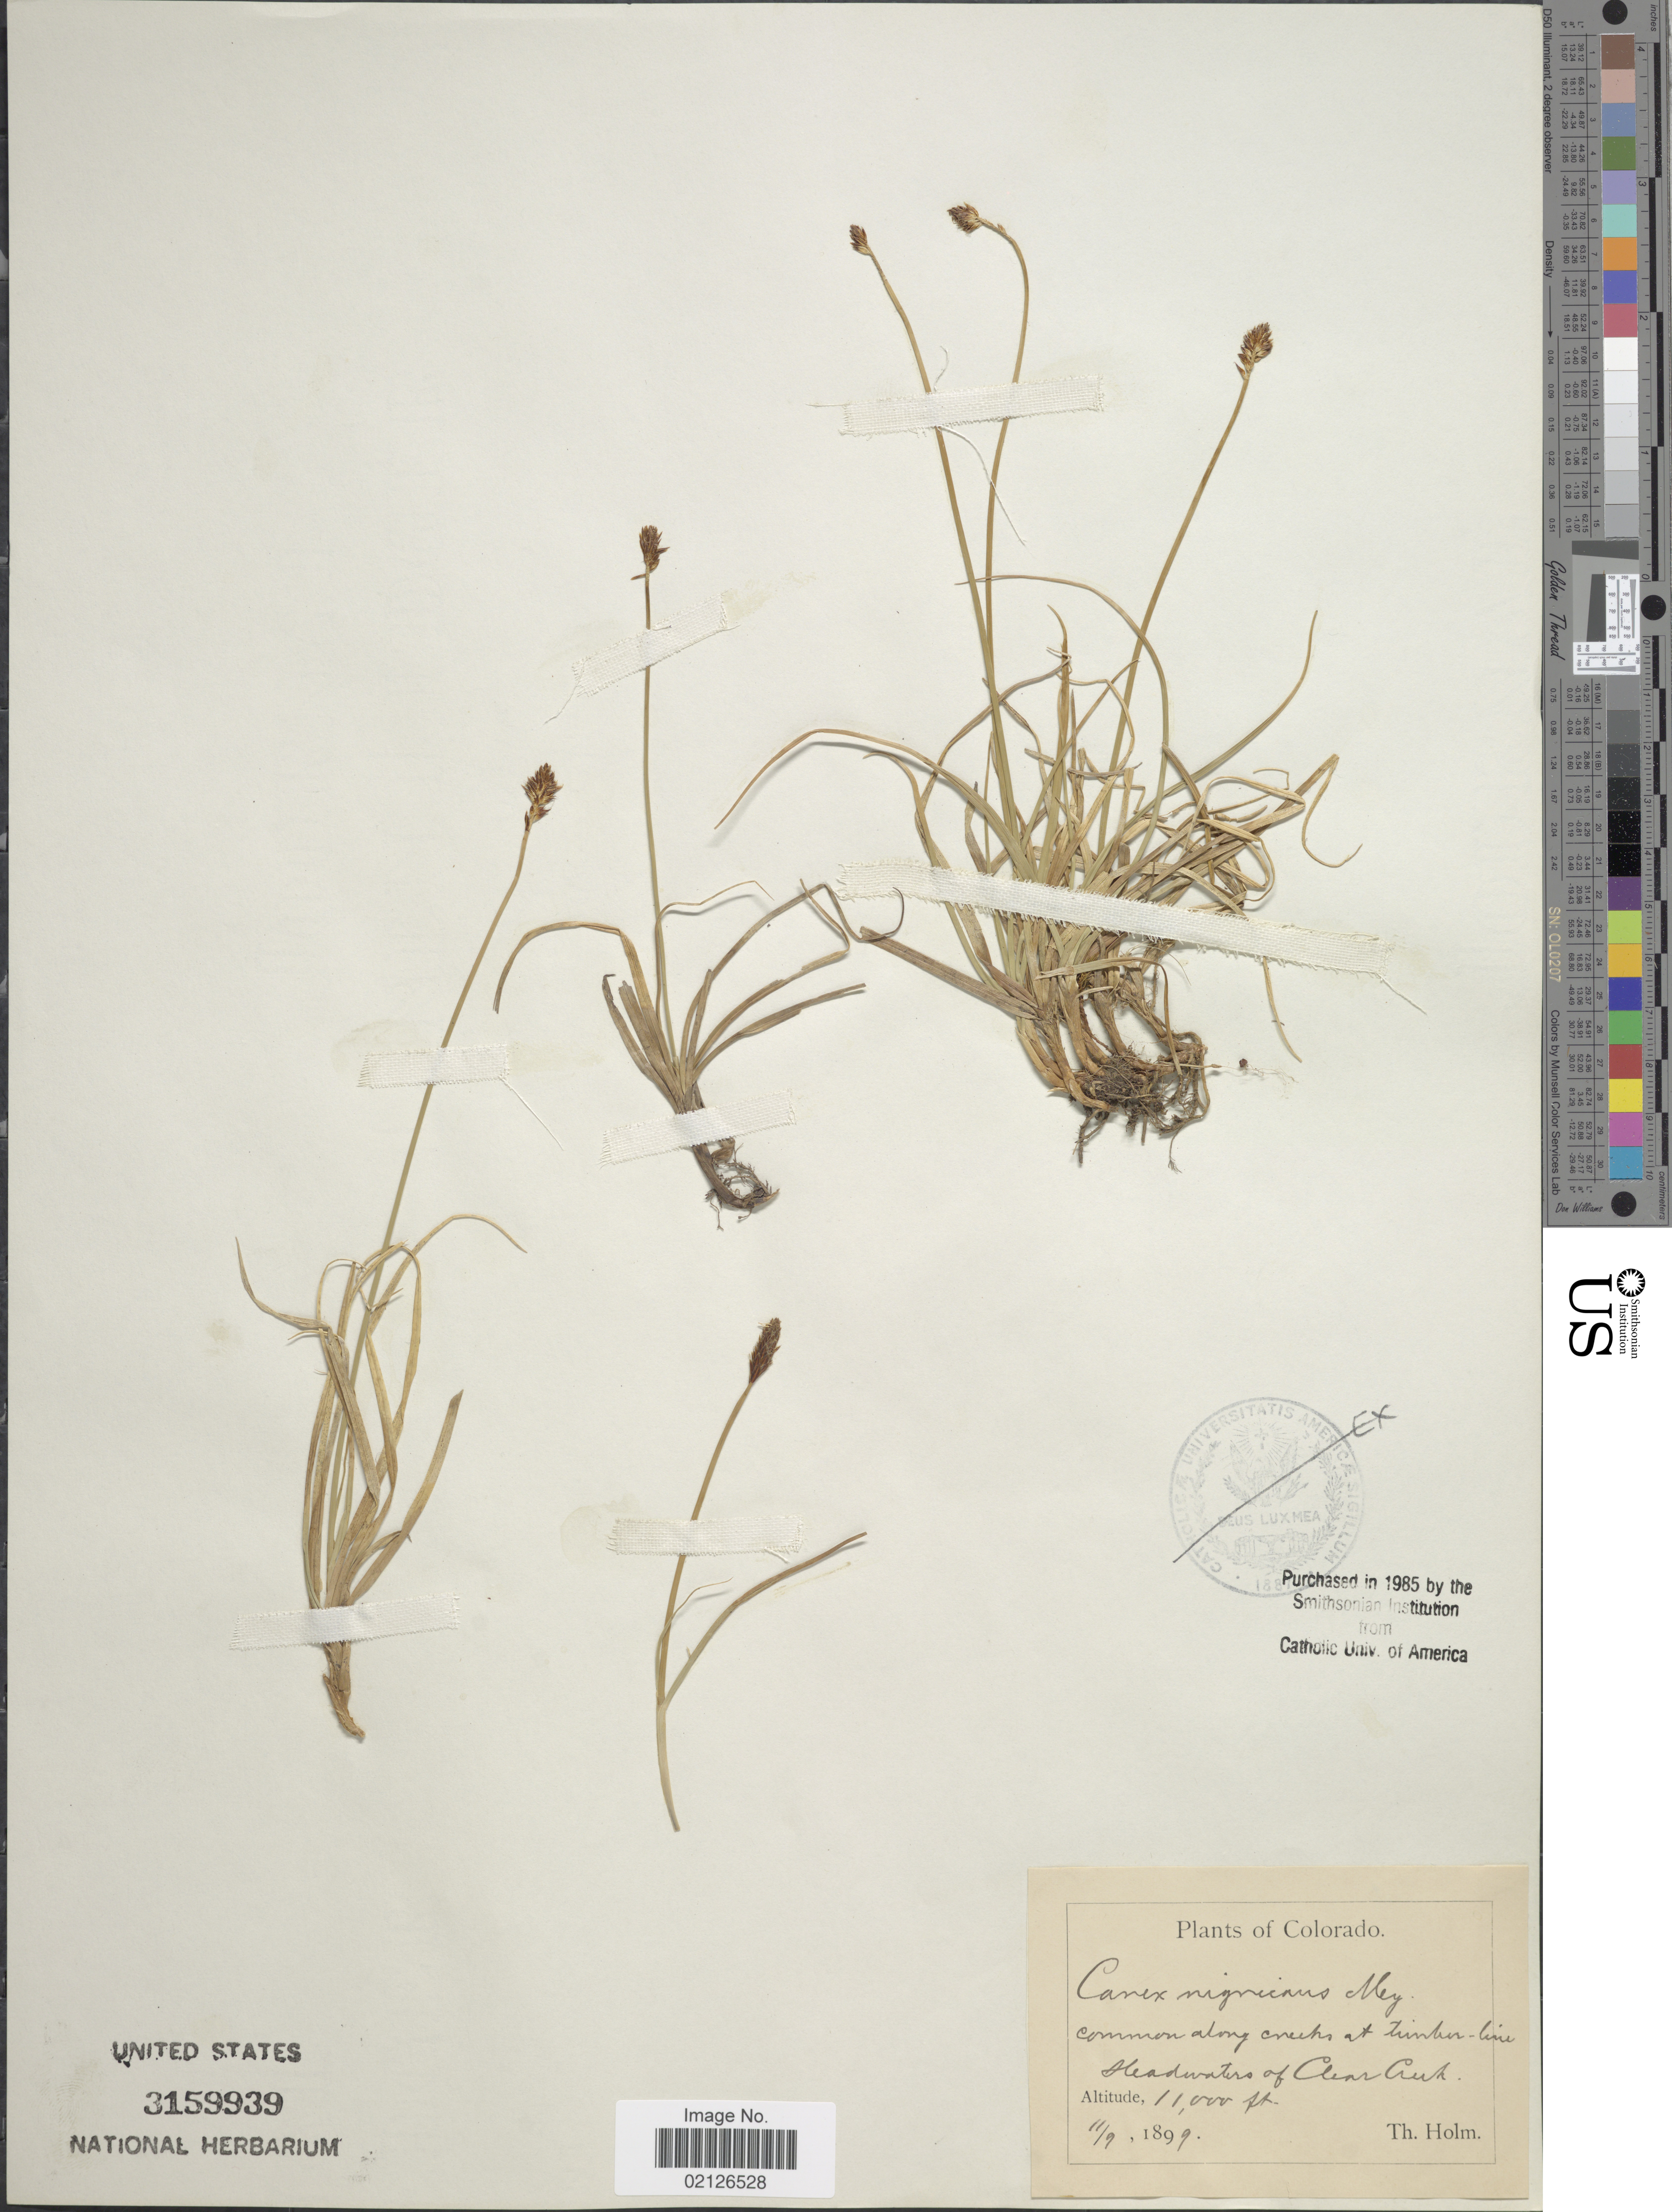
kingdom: Plantae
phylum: Tracheophyta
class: Liliopsida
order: Poales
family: Cyperaceae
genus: Carex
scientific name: Carex nigricans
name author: C.A. Mey.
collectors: T. Holm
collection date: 1899-09-11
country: United States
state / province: Colorado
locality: Along creeks at timber-line, Headwaters of Clear Creek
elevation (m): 3353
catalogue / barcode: US 3159939